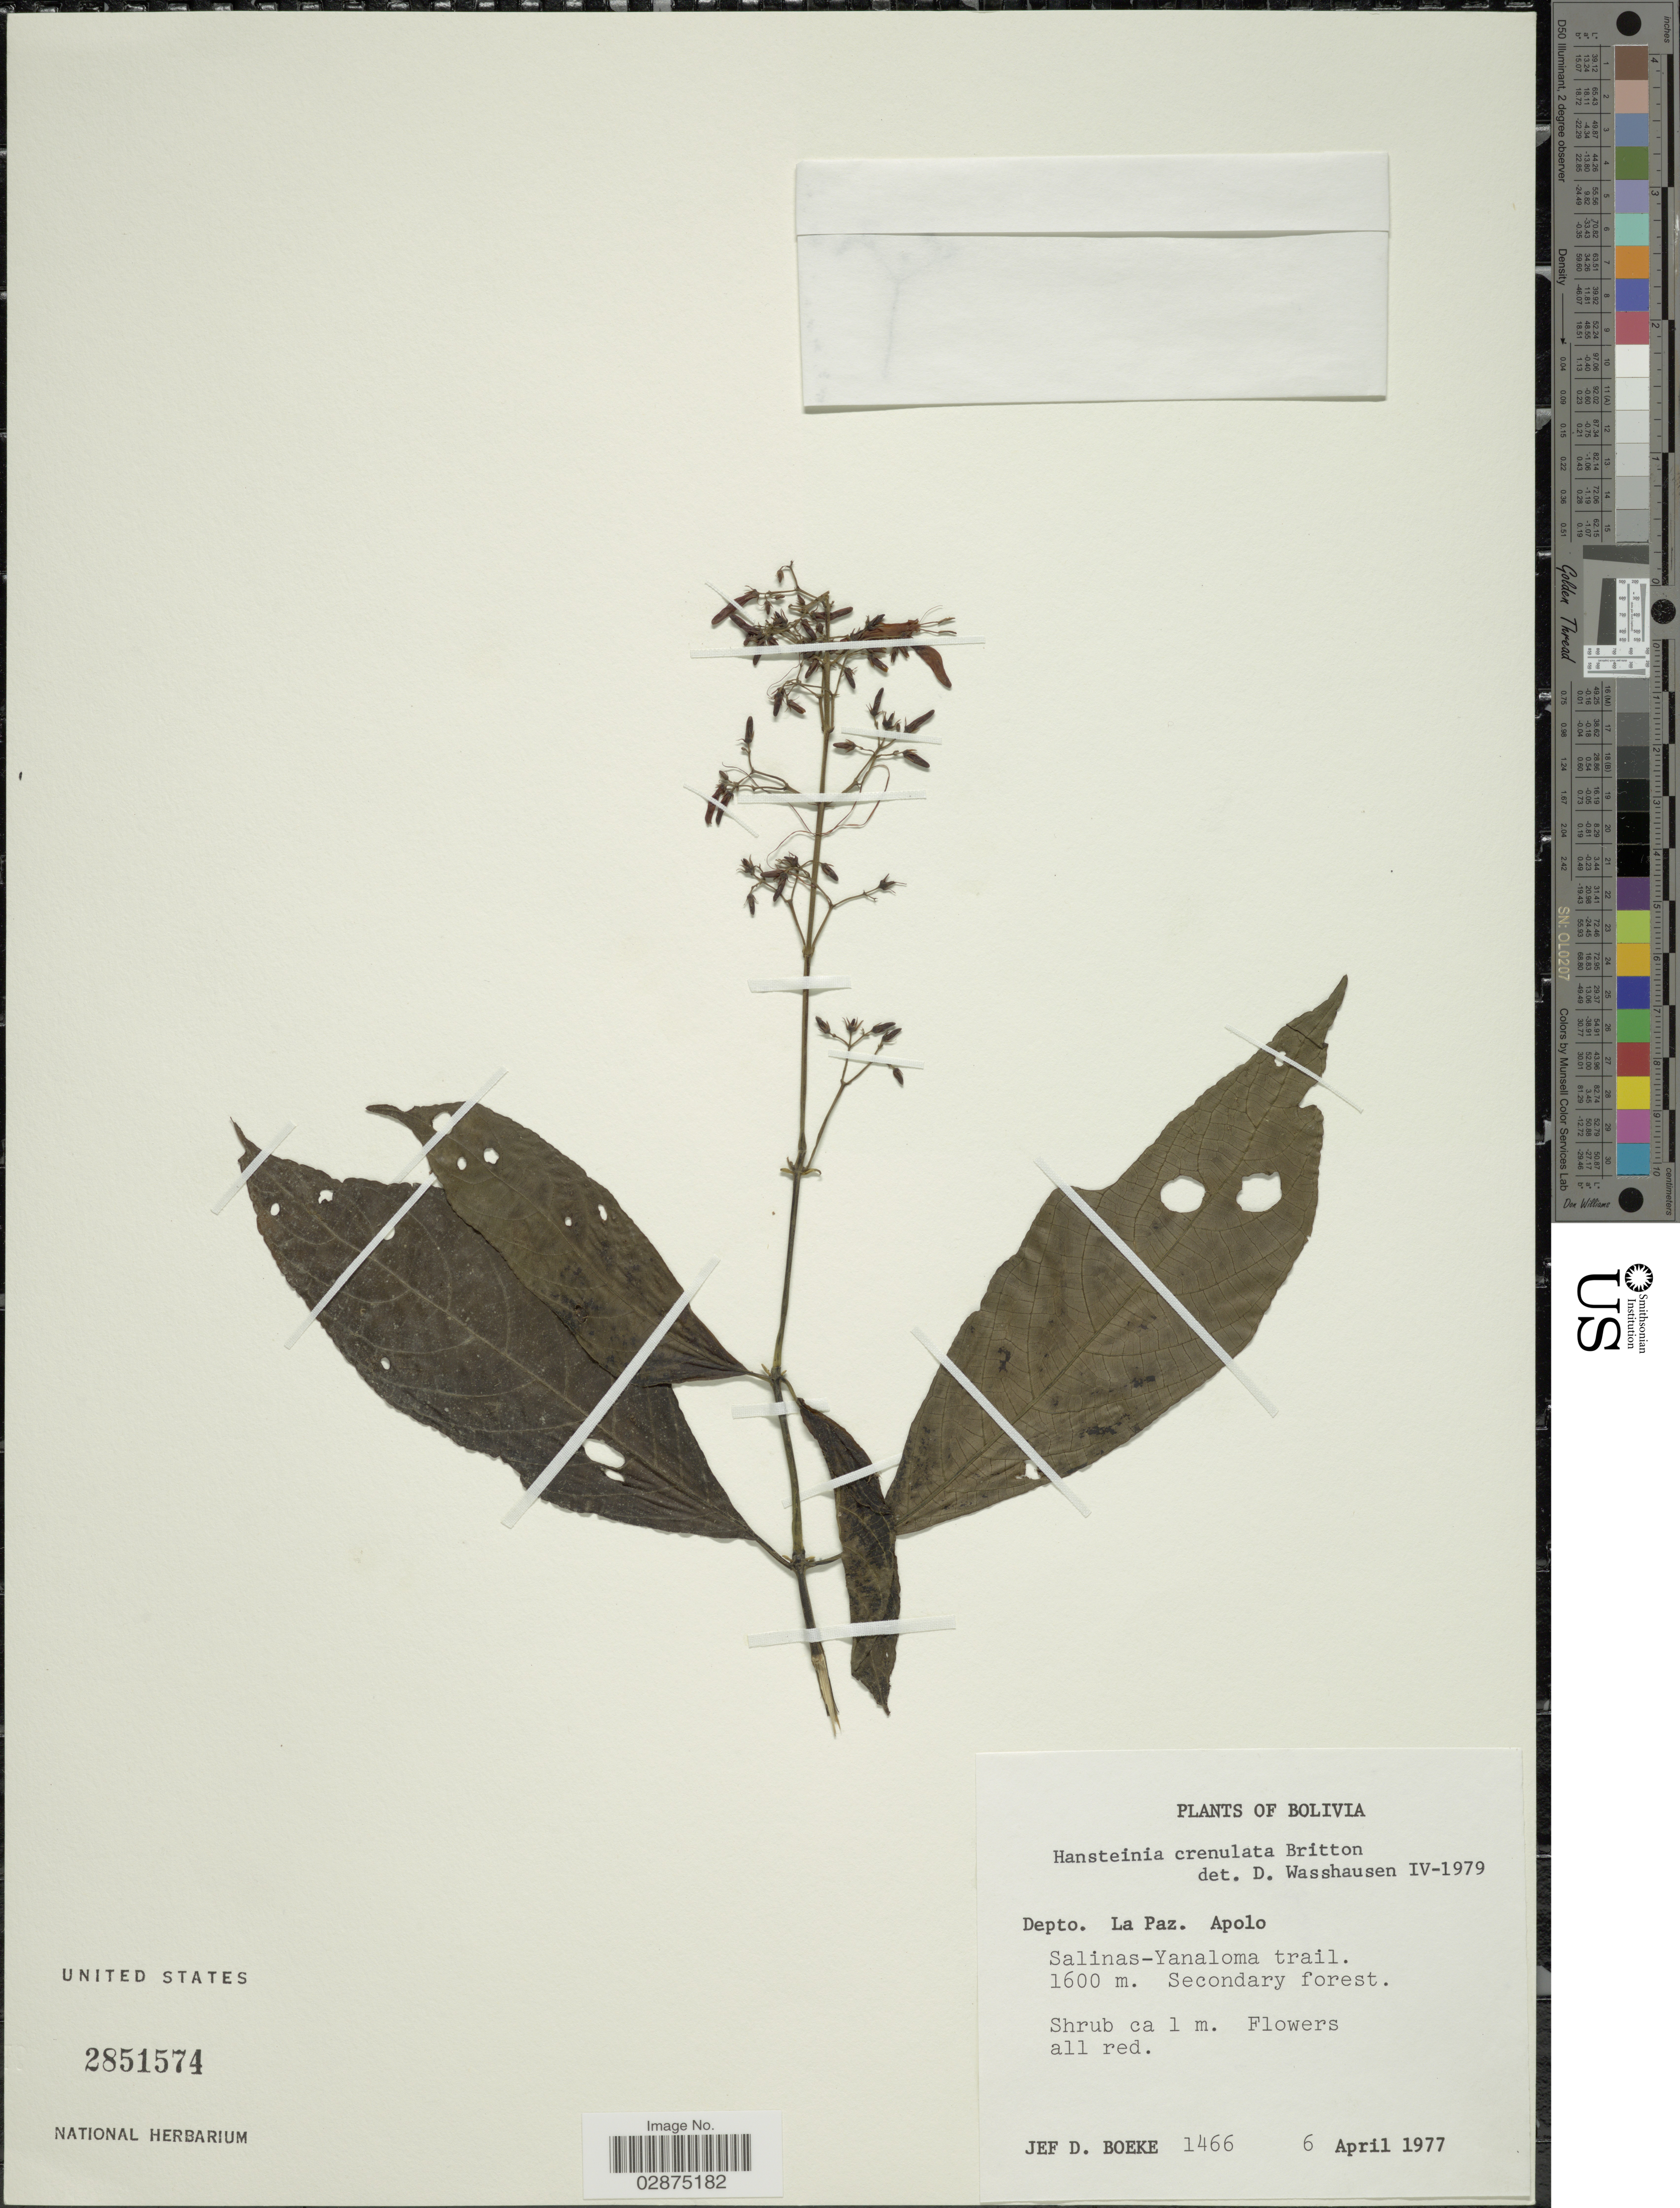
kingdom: Plantae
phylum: Tracheophyta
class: Magnoliopsida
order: Lamiales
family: Acanthaceae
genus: Stenostephanus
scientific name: Stenostephanus crenulatus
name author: (Britton ex Rusby) Wassh.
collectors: J. Boeke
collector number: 1466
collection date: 1977-04-06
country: Bolivia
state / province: La Paz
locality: Depto. La Paz. Apolo. Salinas-Yanaloma trail.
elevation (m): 1600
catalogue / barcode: US 2851574